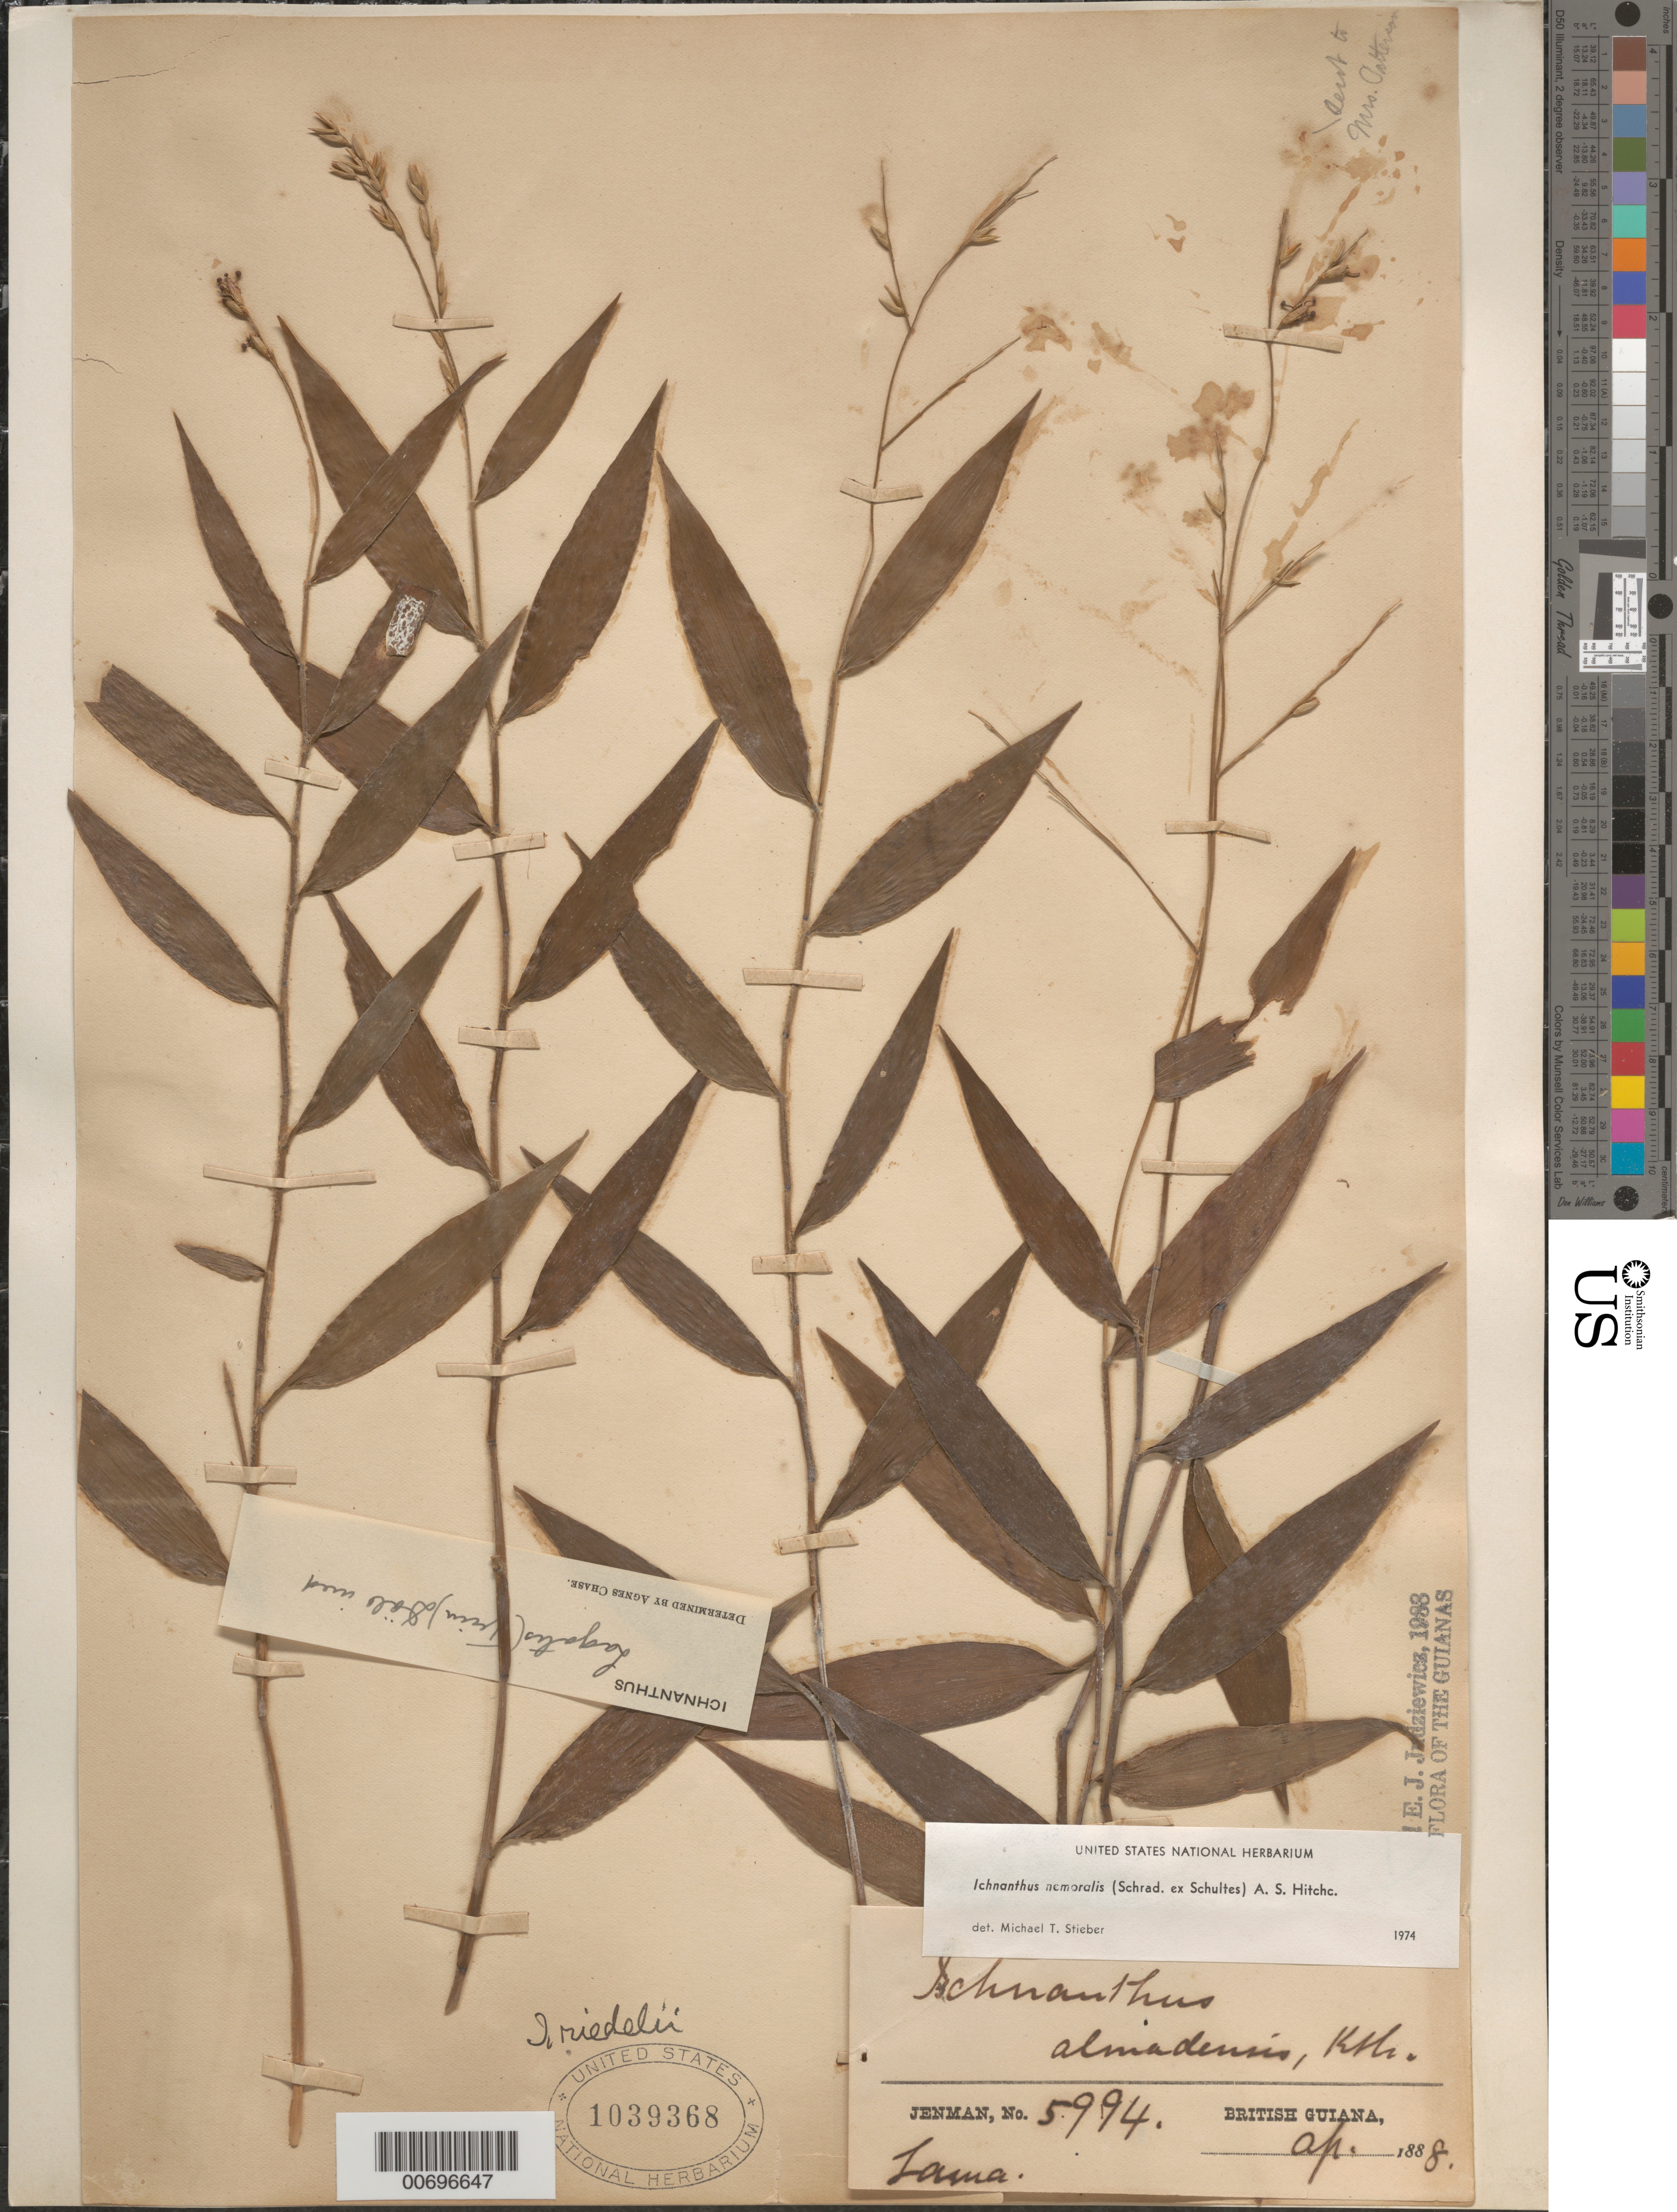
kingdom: Plantae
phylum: Tracheophyta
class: Liliopsida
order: Poales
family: Poaceae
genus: Ichnanthus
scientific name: Ichnanthus nemoralis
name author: (Schrad.) Hitchc. & Chase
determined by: Stieber, M. T.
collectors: G. S. Jenman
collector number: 5994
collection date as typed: April 1888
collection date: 1888-04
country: Guyana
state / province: Demerara-Mahaica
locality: Lama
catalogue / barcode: US 1039368